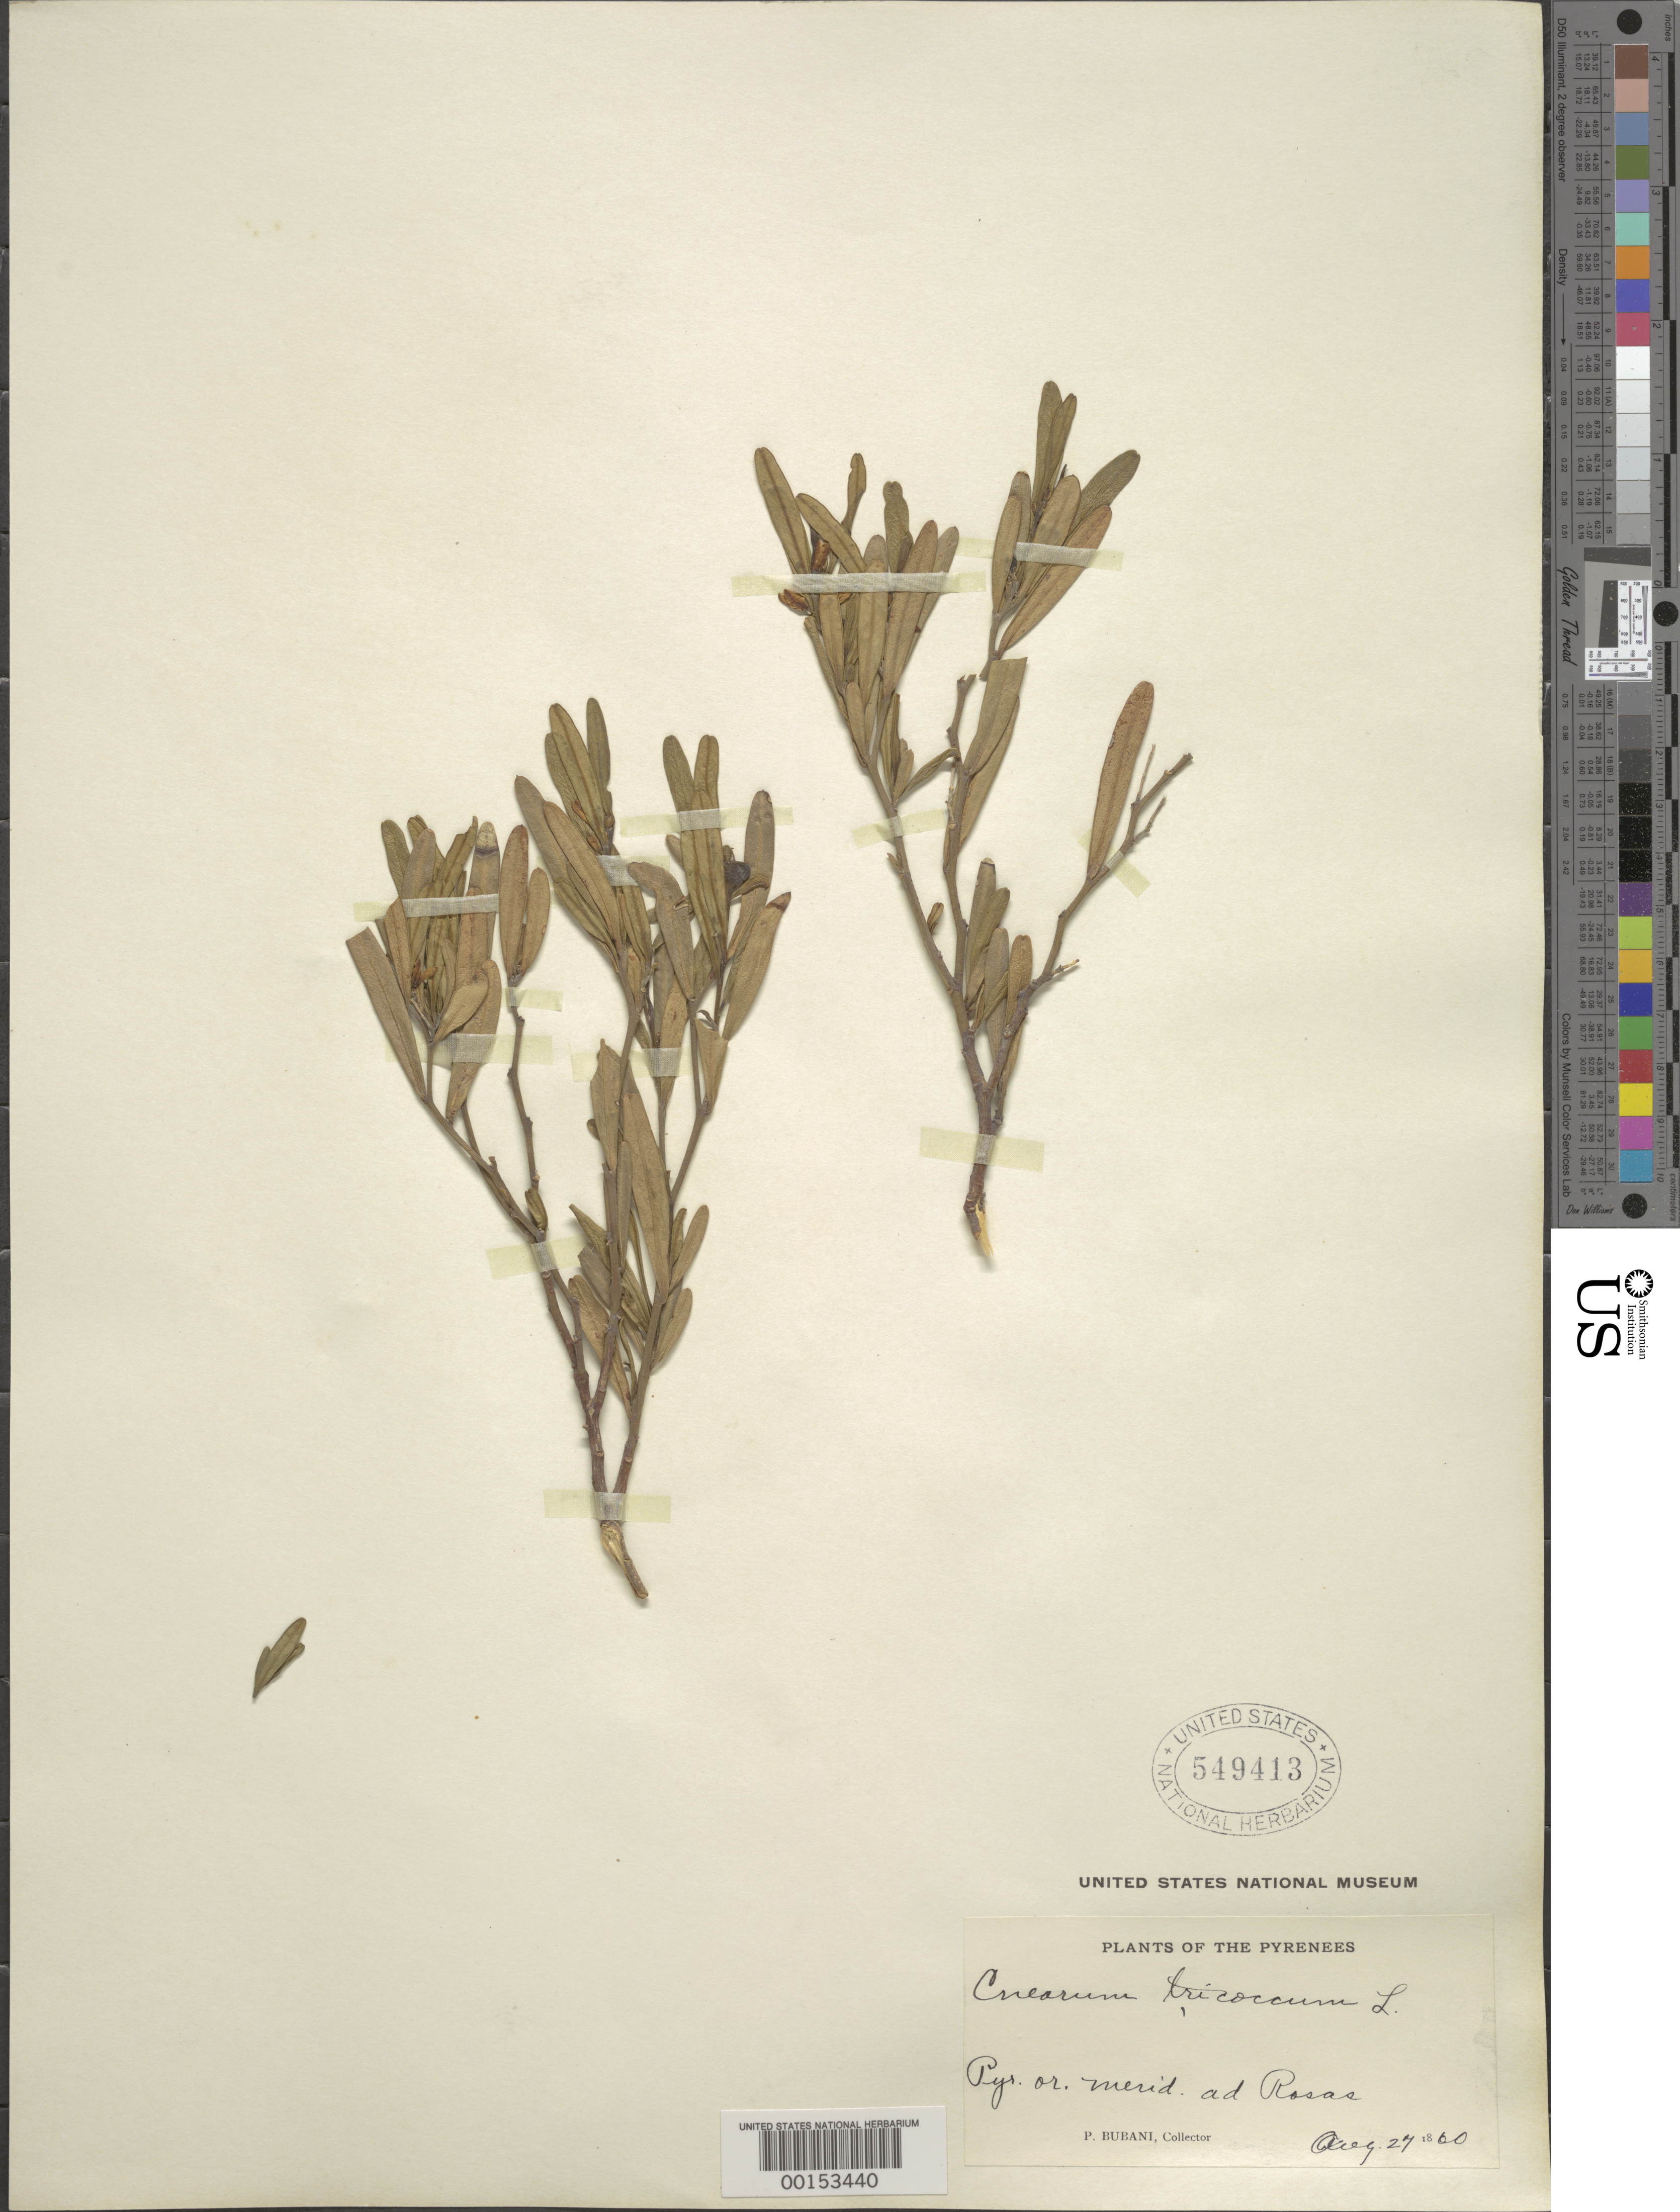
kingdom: Plantae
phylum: Tracheophyta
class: Magnoliopsida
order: Sapindales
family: Rutaceae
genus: Cneorum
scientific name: Cneorum tricoccon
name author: L.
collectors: P. Bubani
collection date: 1860-08-27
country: Spain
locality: Pyrenees. Pyr. or. merid ad Rosas.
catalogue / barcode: US 549413